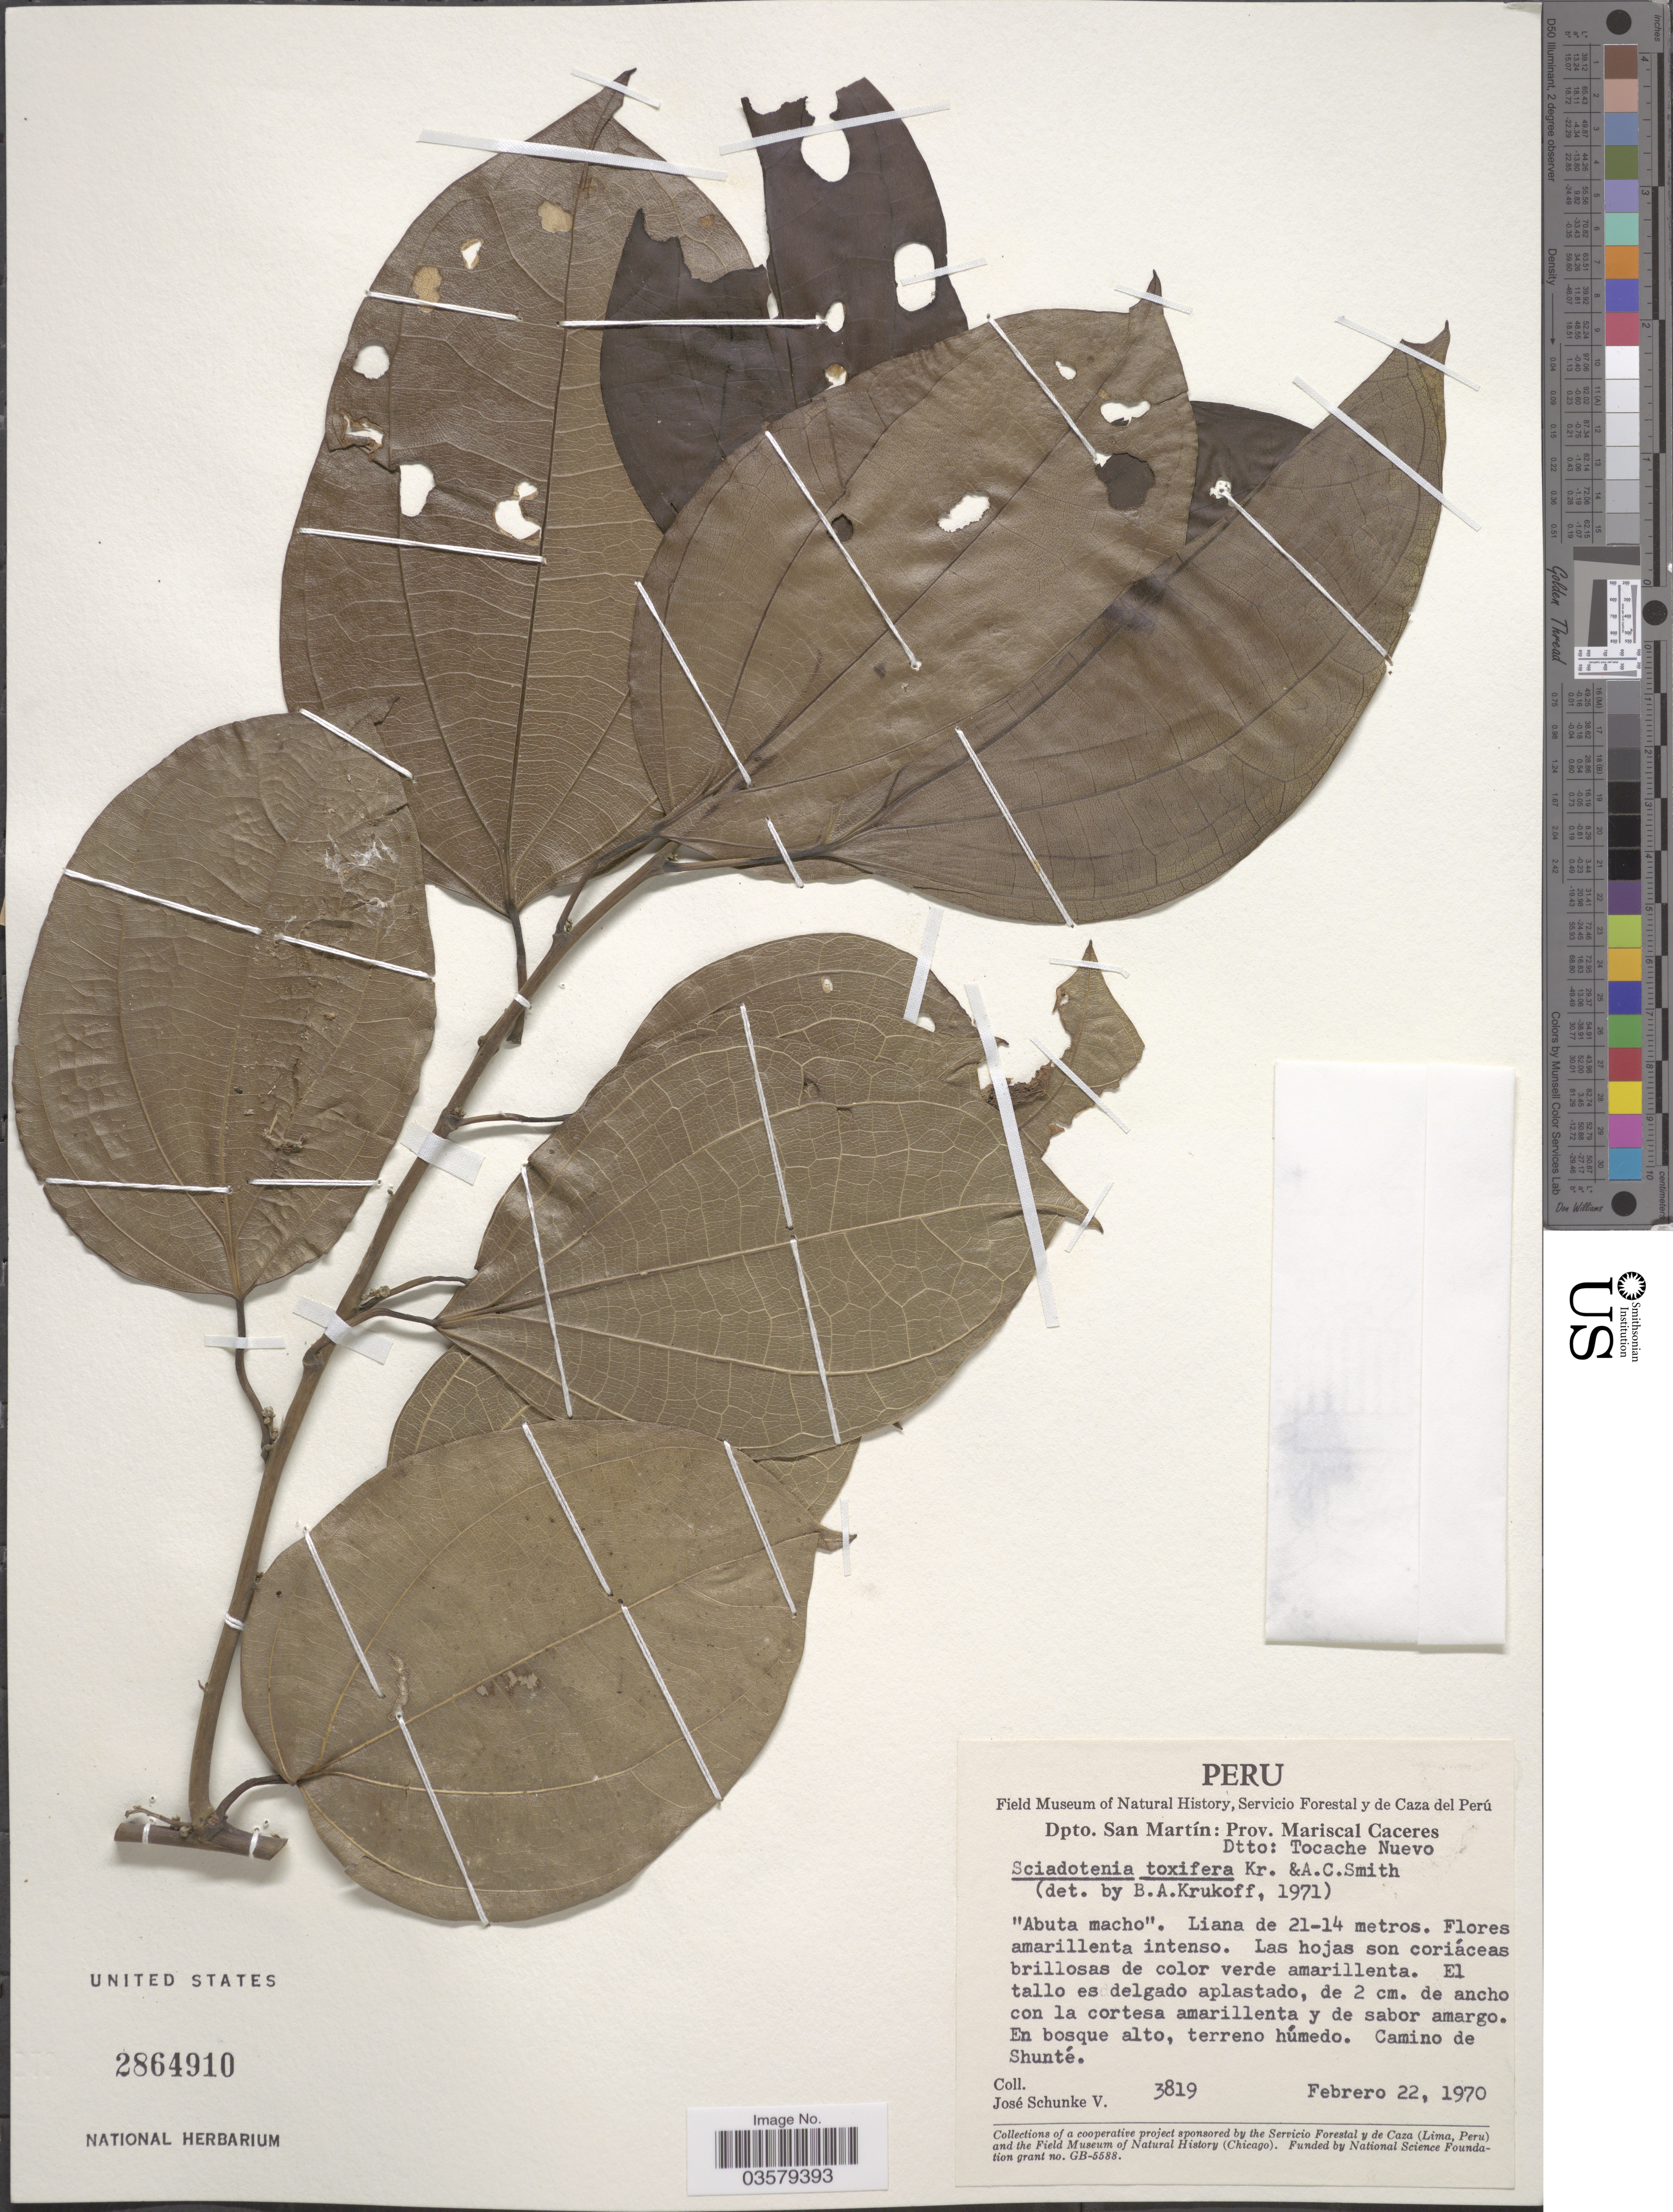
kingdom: Plantae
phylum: Tracheophyta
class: Magnoliopsida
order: Ranunculales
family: Menispermaceae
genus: Sciadotenia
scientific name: Sciadotenia toxifera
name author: Krukoff & A.C. Sm.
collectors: J. Schunke Vigo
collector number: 3819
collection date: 1970-02-22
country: Peru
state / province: San Martín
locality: Dpto. San Martín: Prov. Mariscal Caceres. Dtto: Tocache Nuevo. Camino de Shunté.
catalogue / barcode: US 2864910